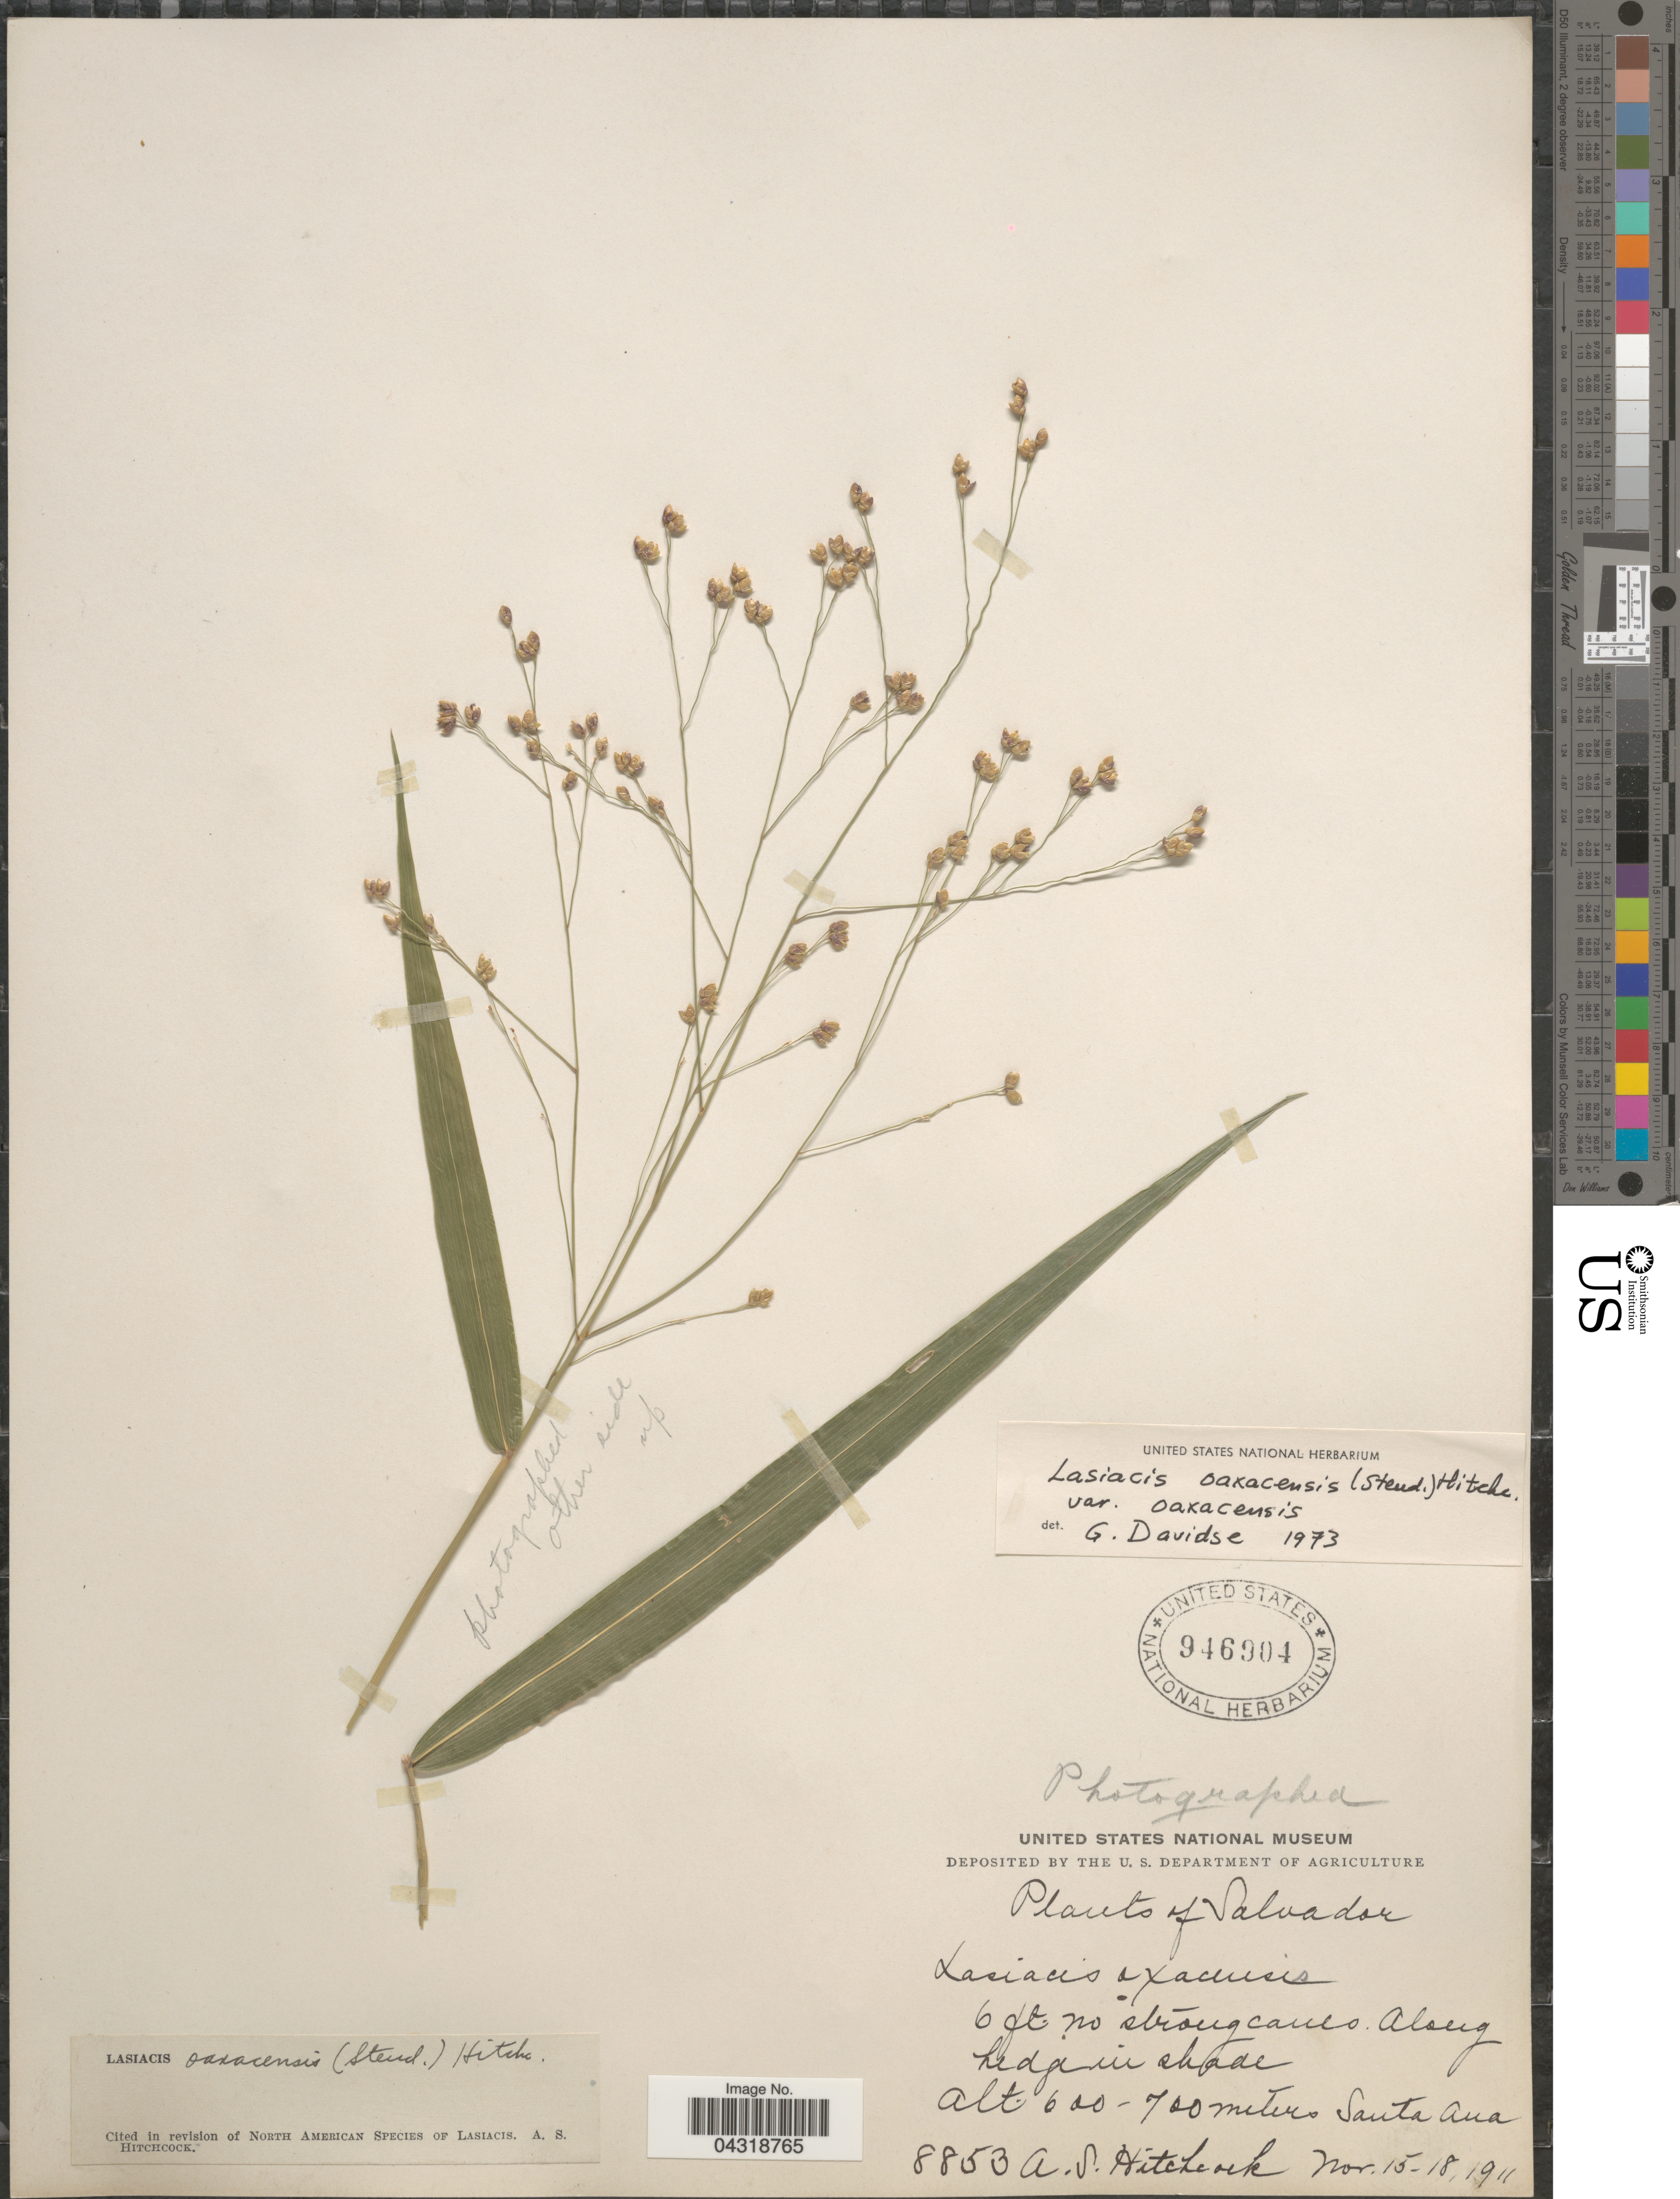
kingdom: Plantae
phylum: Tracheophyta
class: Liliopsida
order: Poales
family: Poaceae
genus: Lasiacis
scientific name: Lasiacis oaxacensis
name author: (Steud.) Hitchc.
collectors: A. S. Hitchcock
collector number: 8853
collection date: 1911-11-15/1911-11-18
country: El Salvador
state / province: Santa Ana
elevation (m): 600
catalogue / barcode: US 946904